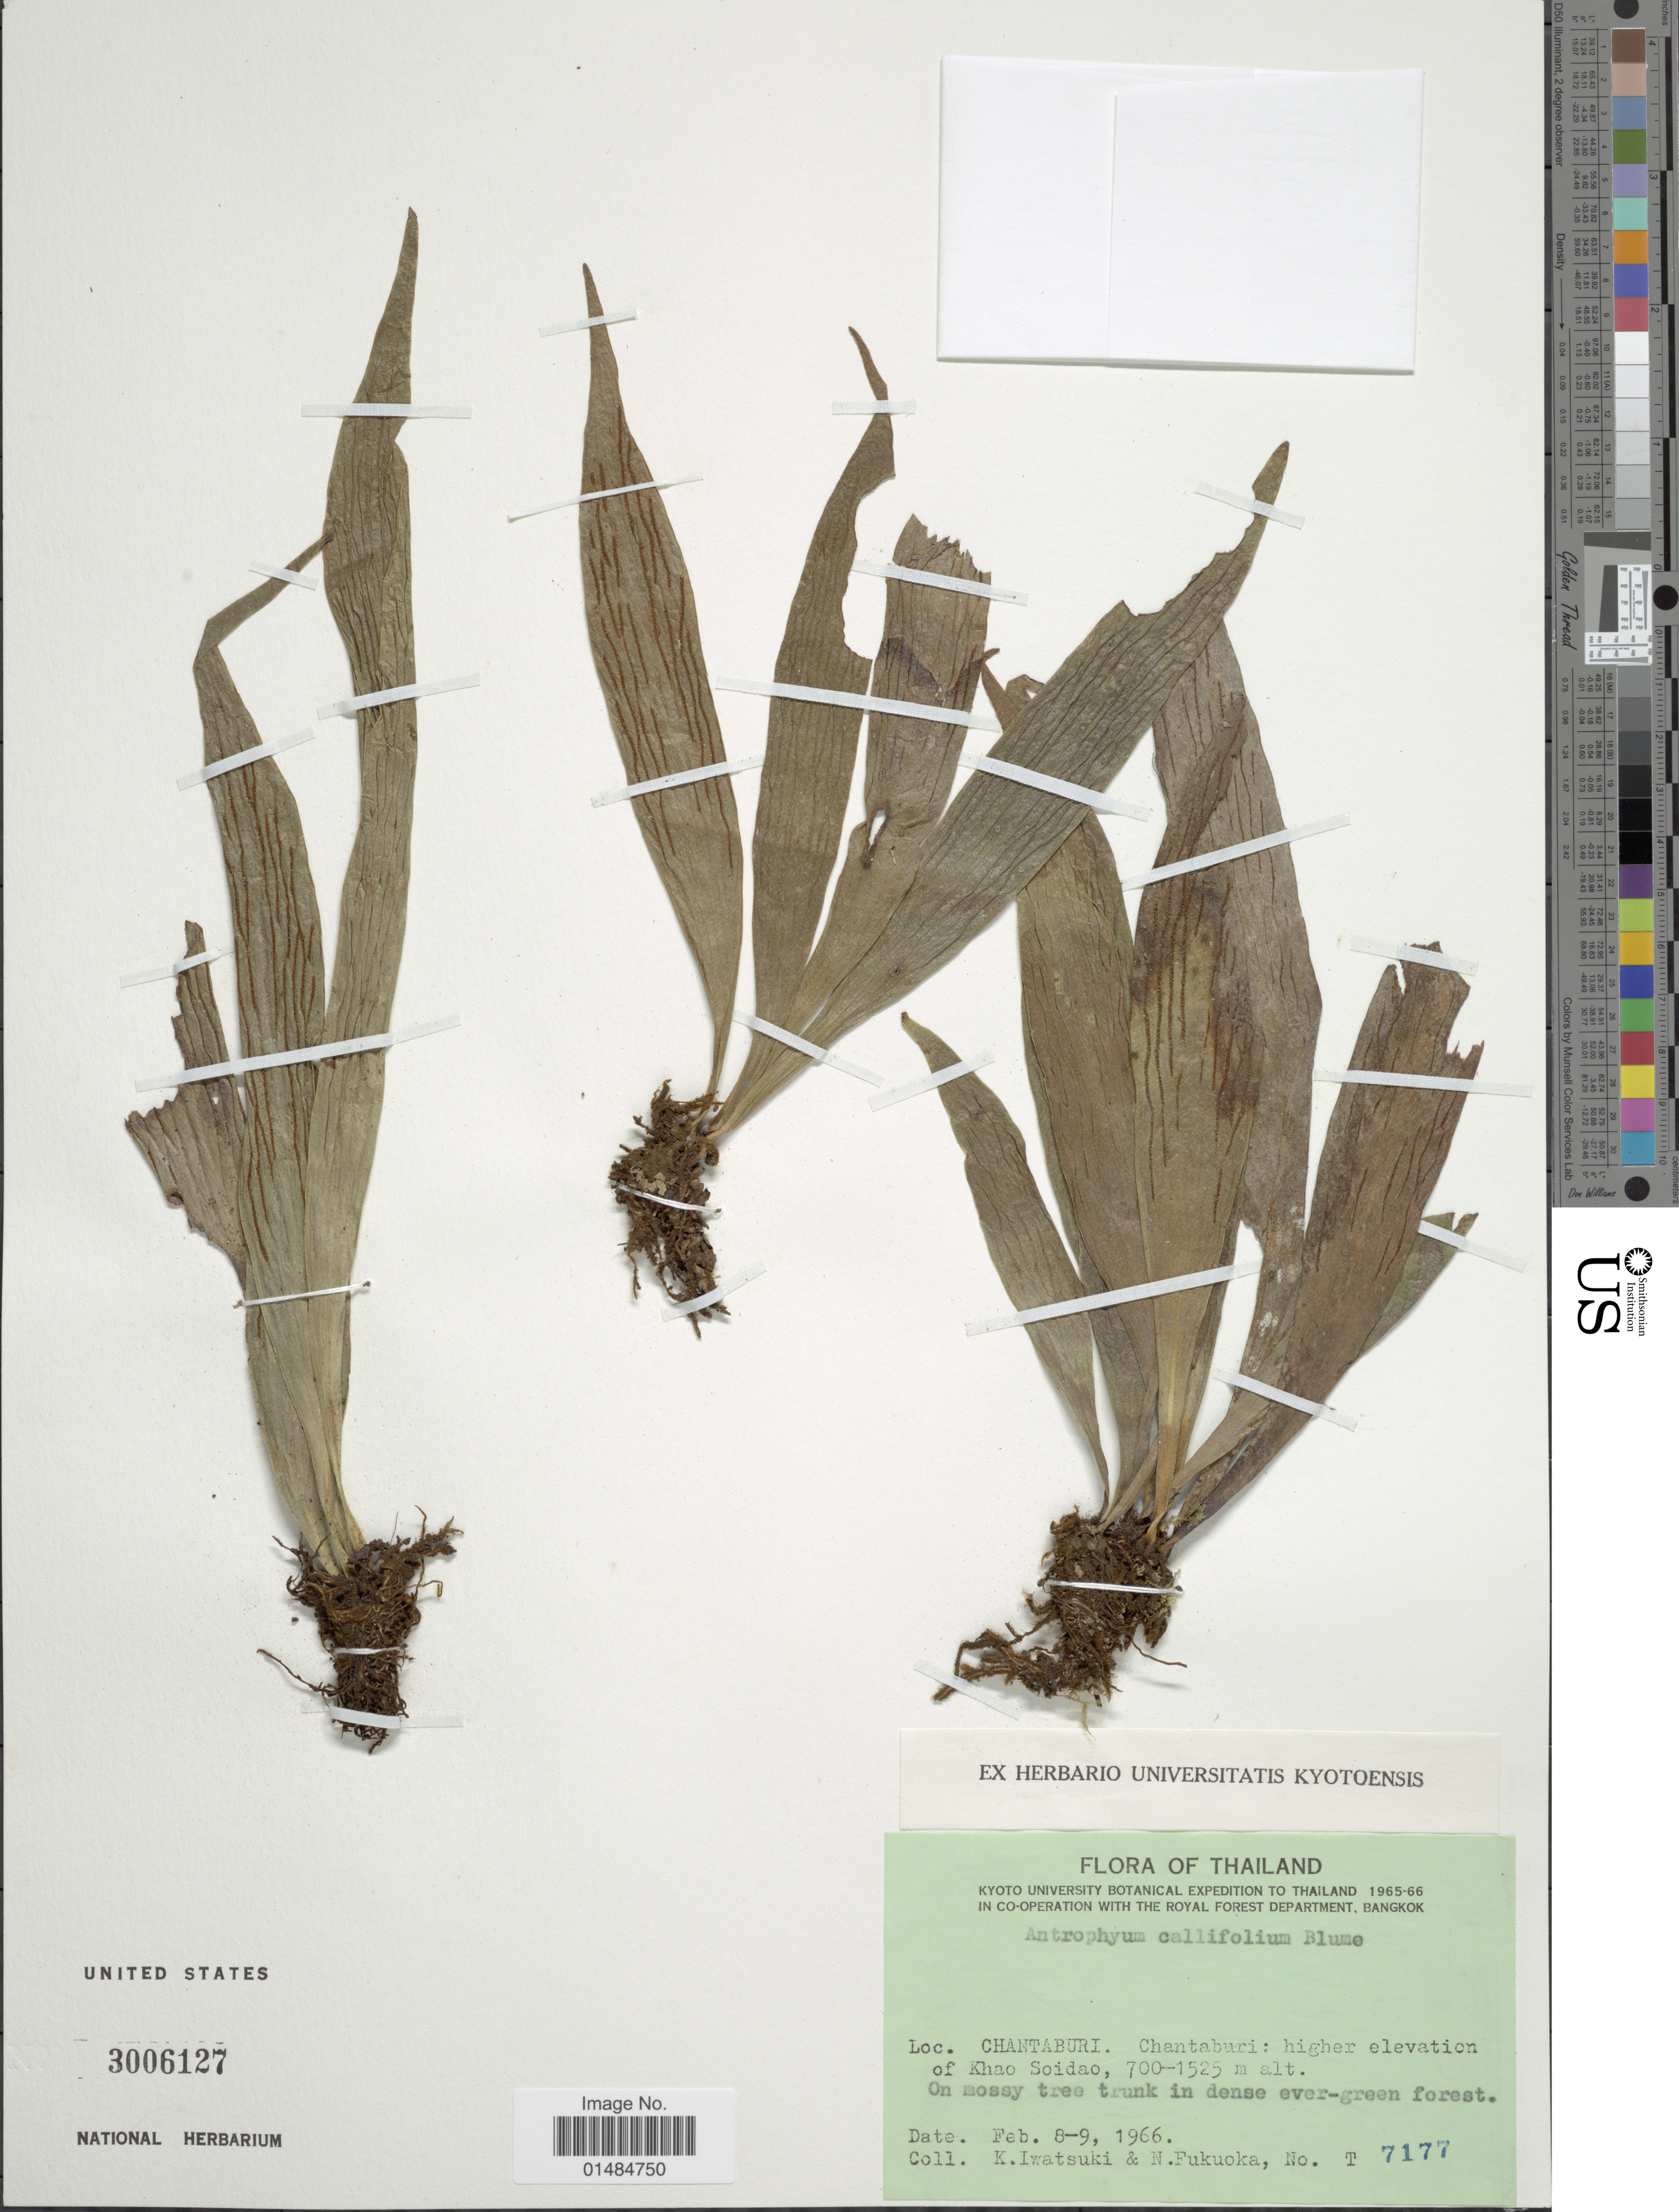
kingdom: Plantae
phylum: Tracheophyta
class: Polypodiopsida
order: Polypodiales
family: Pteridaceae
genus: Antrophyum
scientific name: Antrophyum callifolium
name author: Blume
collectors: K. Iwatsuki & N. Fukuoka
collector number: T 7177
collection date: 1966-02-08/1966-02-09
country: Thailand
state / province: Chanthaburi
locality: Chantaburi: Higher elevation of Khao Soidao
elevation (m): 700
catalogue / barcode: US 3006127